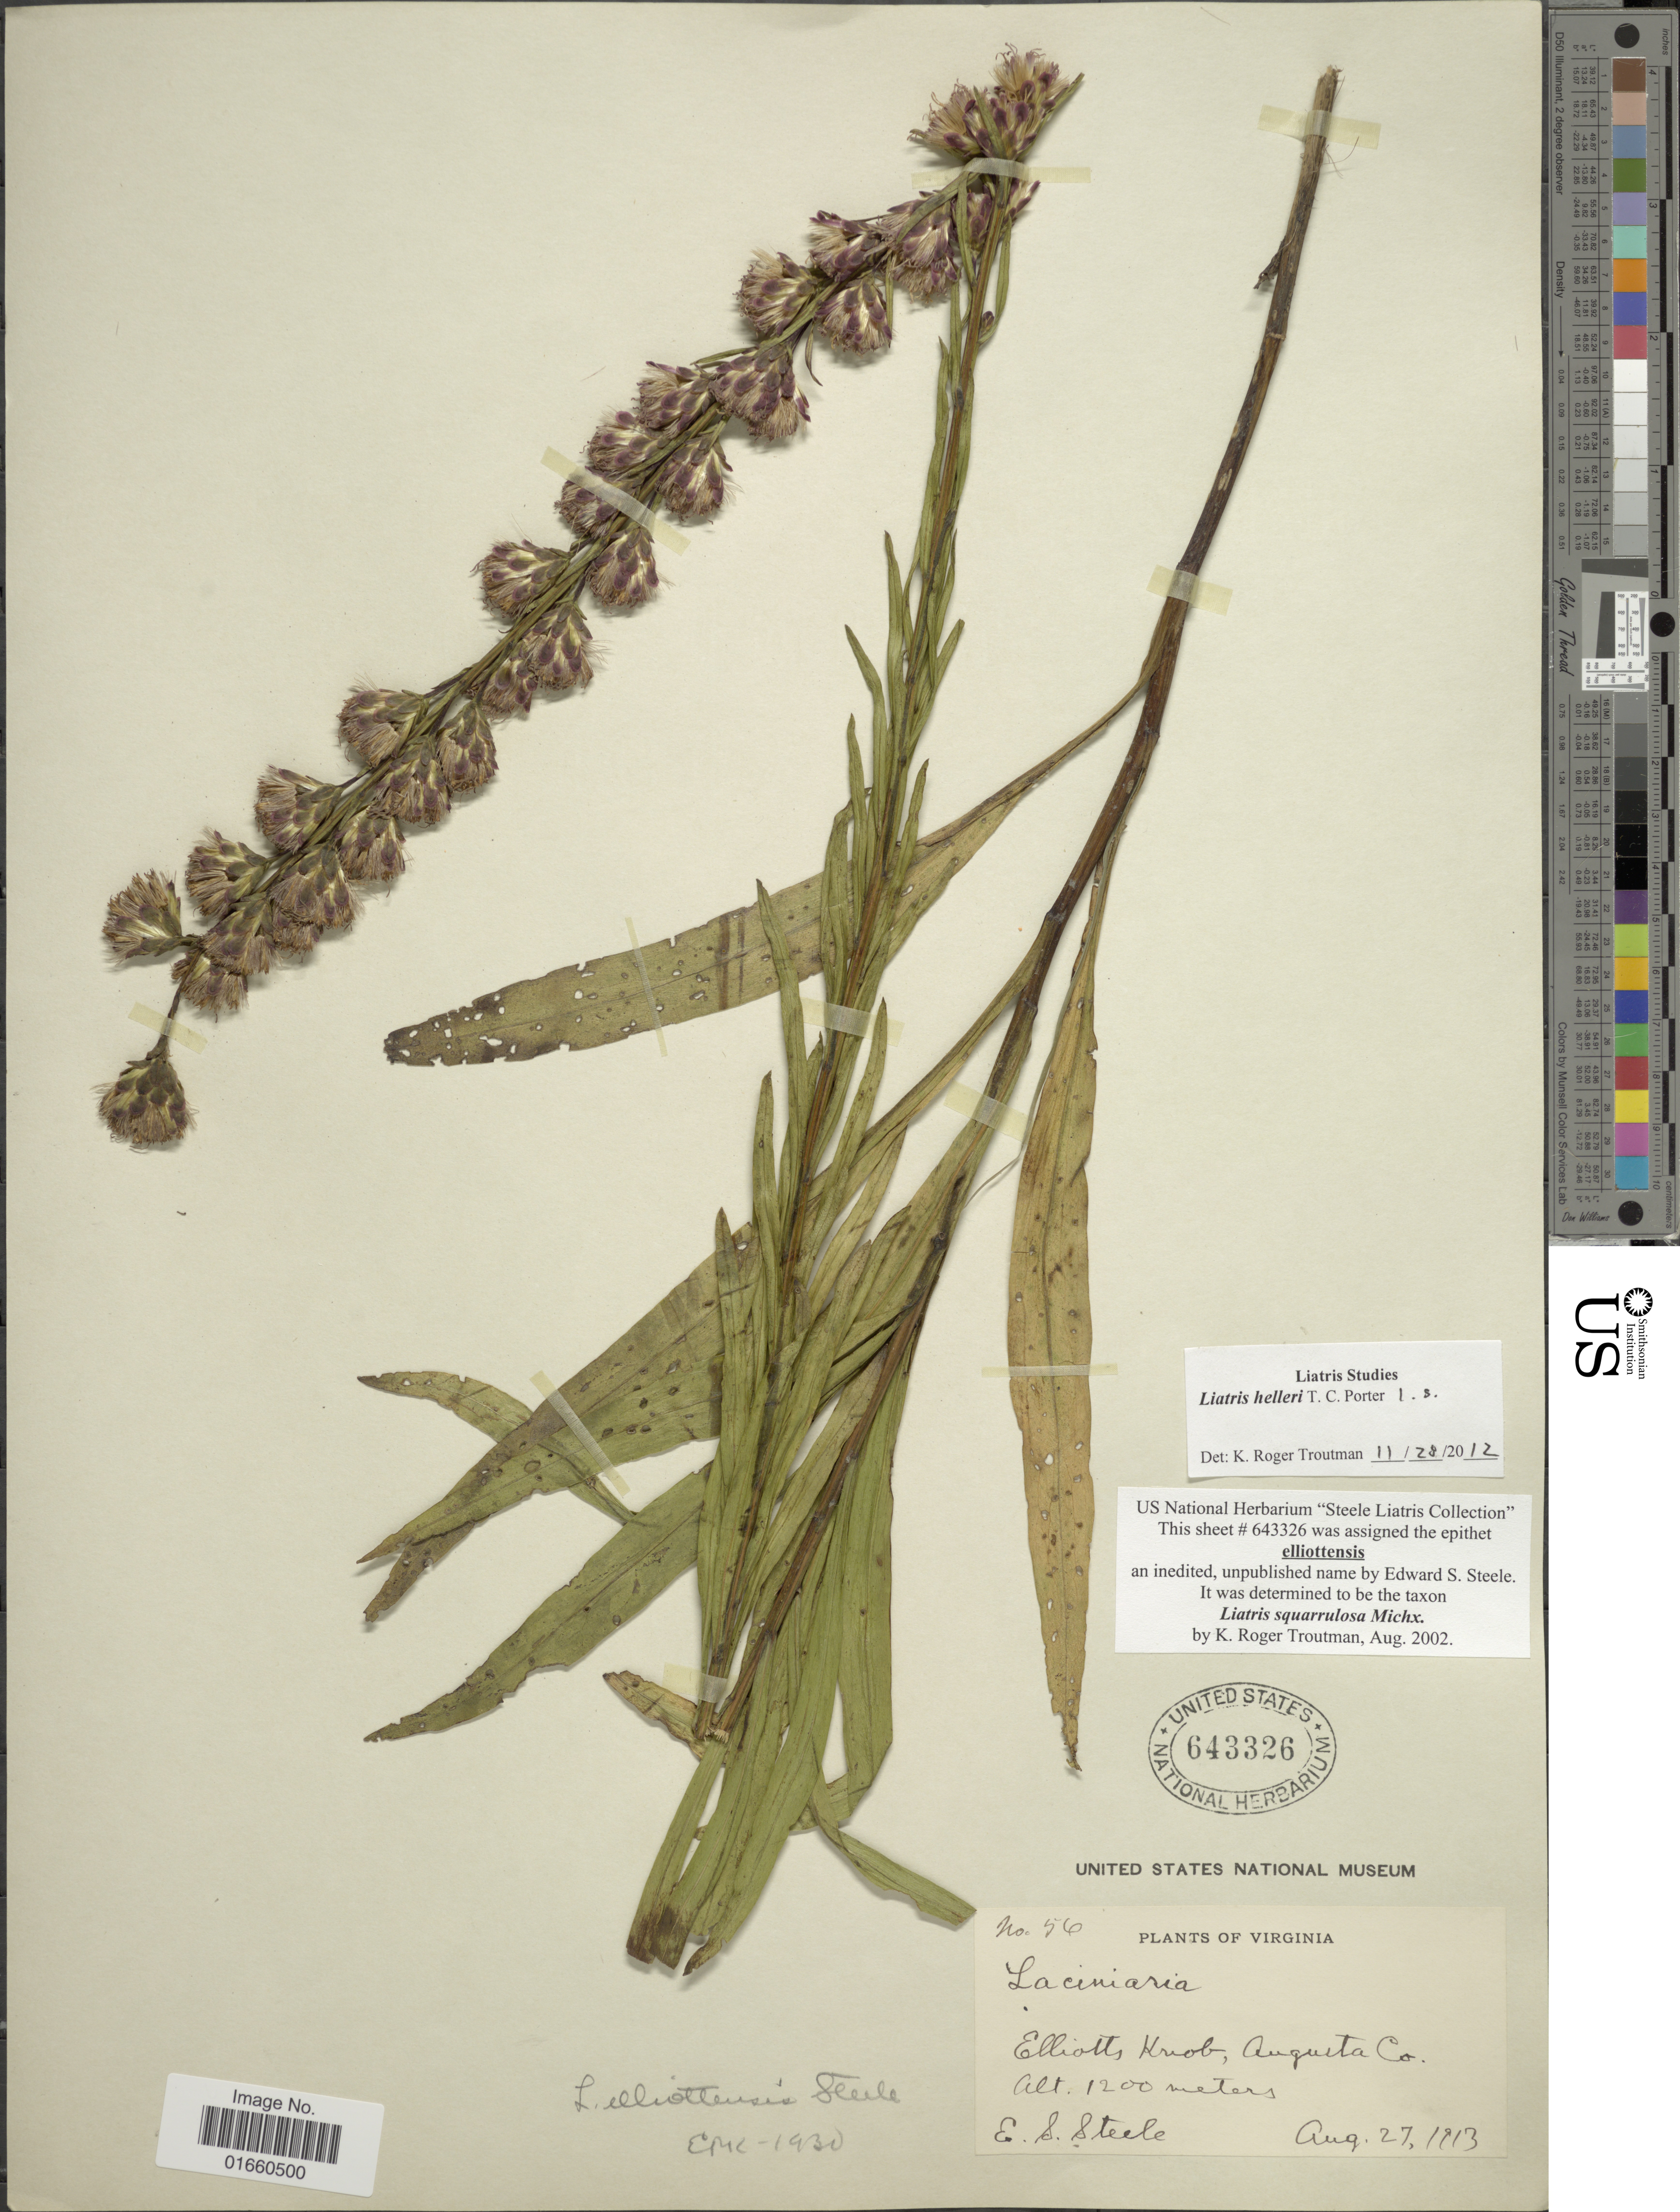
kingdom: Plantae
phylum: Tracheophyta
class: Magnoliopsida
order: Asterales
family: Asteraceae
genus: Liatris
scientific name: Liatris helleri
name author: Porter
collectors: E. Steele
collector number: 56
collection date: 1913-08-27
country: United States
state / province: Virginia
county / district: Augusta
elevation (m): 1200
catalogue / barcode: US 643326